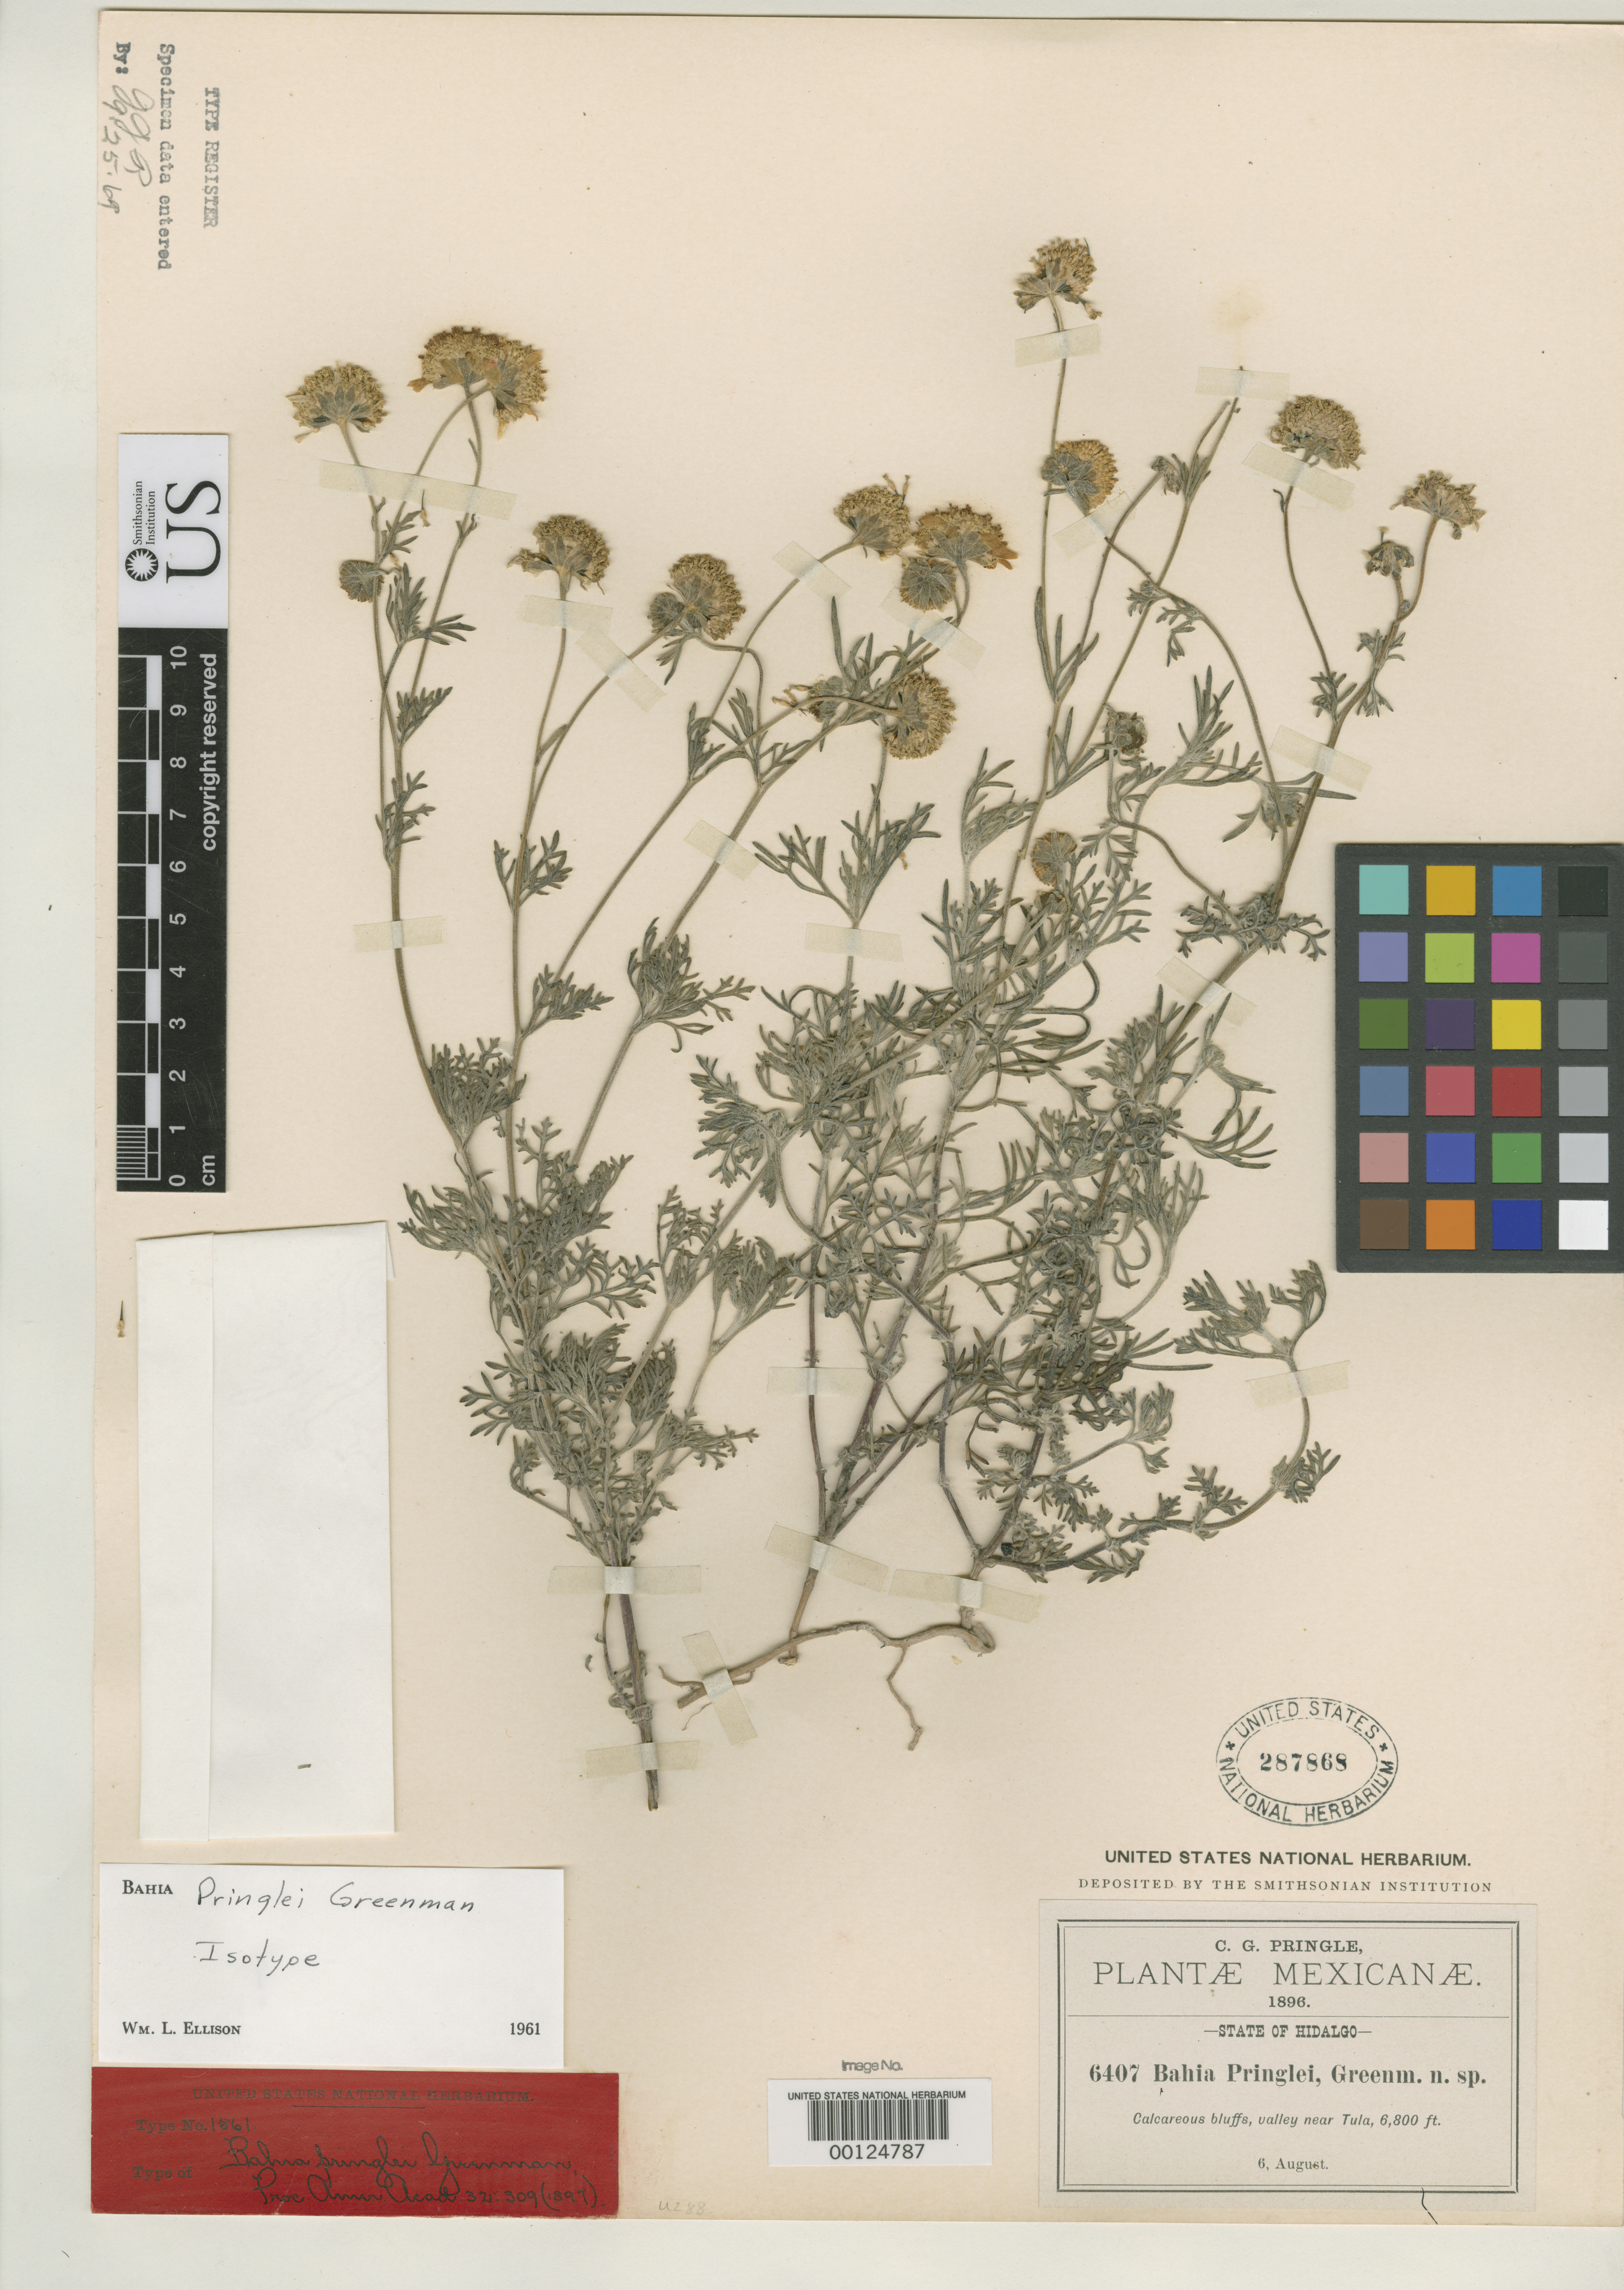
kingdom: Plantae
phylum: Tracheophyta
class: Magnoliopsida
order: Asterales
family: Asteraceae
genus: Bahia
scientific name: Bahia pringlei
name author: Greenm.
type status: Isotype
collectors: C. G. Pringle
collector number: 6407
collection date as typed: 06 Aug 1896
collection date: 1896-08-06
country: Mexico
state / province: Hidalgo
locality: Tula.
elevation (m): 2100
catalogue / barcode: US 287868